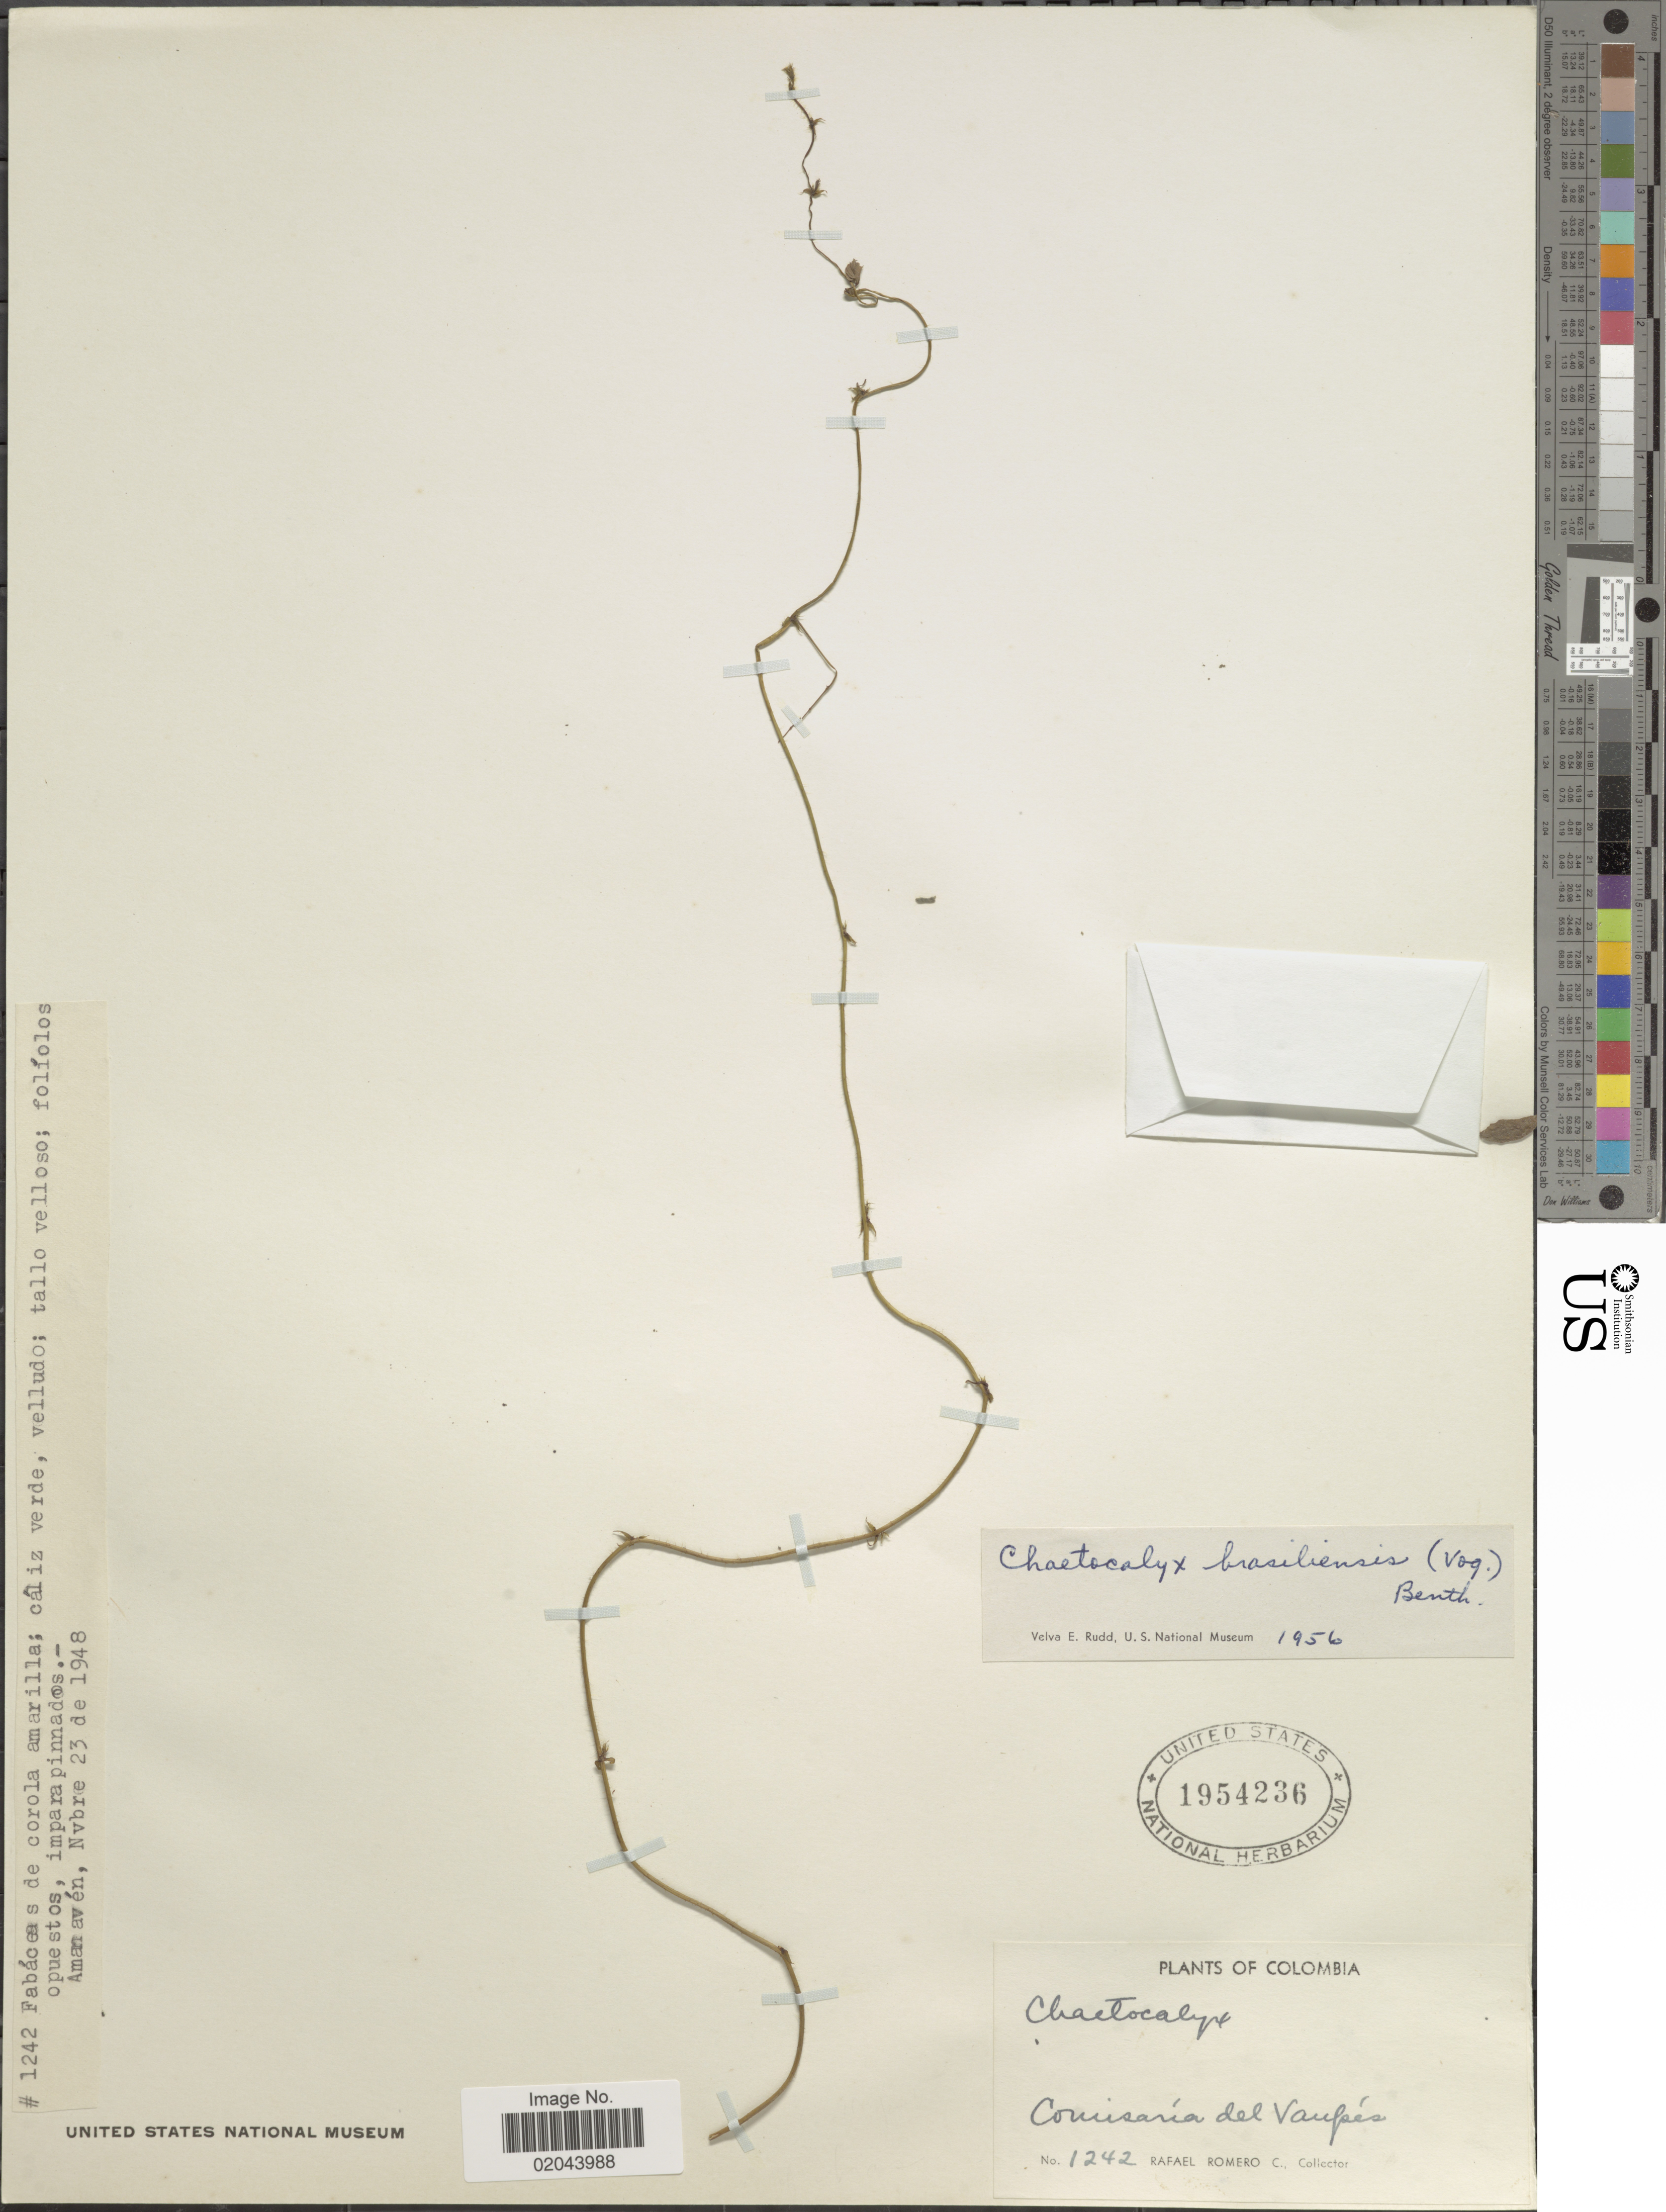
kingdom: Plantae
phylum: Tracheophyta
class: Magnoliopsida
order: Fabales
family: Fabaceae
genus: Chaetocalyx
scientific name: Chaetocalyx brasiliensis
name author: (Vogel) Benth.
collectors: R. Romero Castañeda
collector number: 1242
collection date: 1948-11-23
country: Colombia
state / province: Vaupés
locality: Comosaría del Vaupés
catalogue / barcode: US 1954236